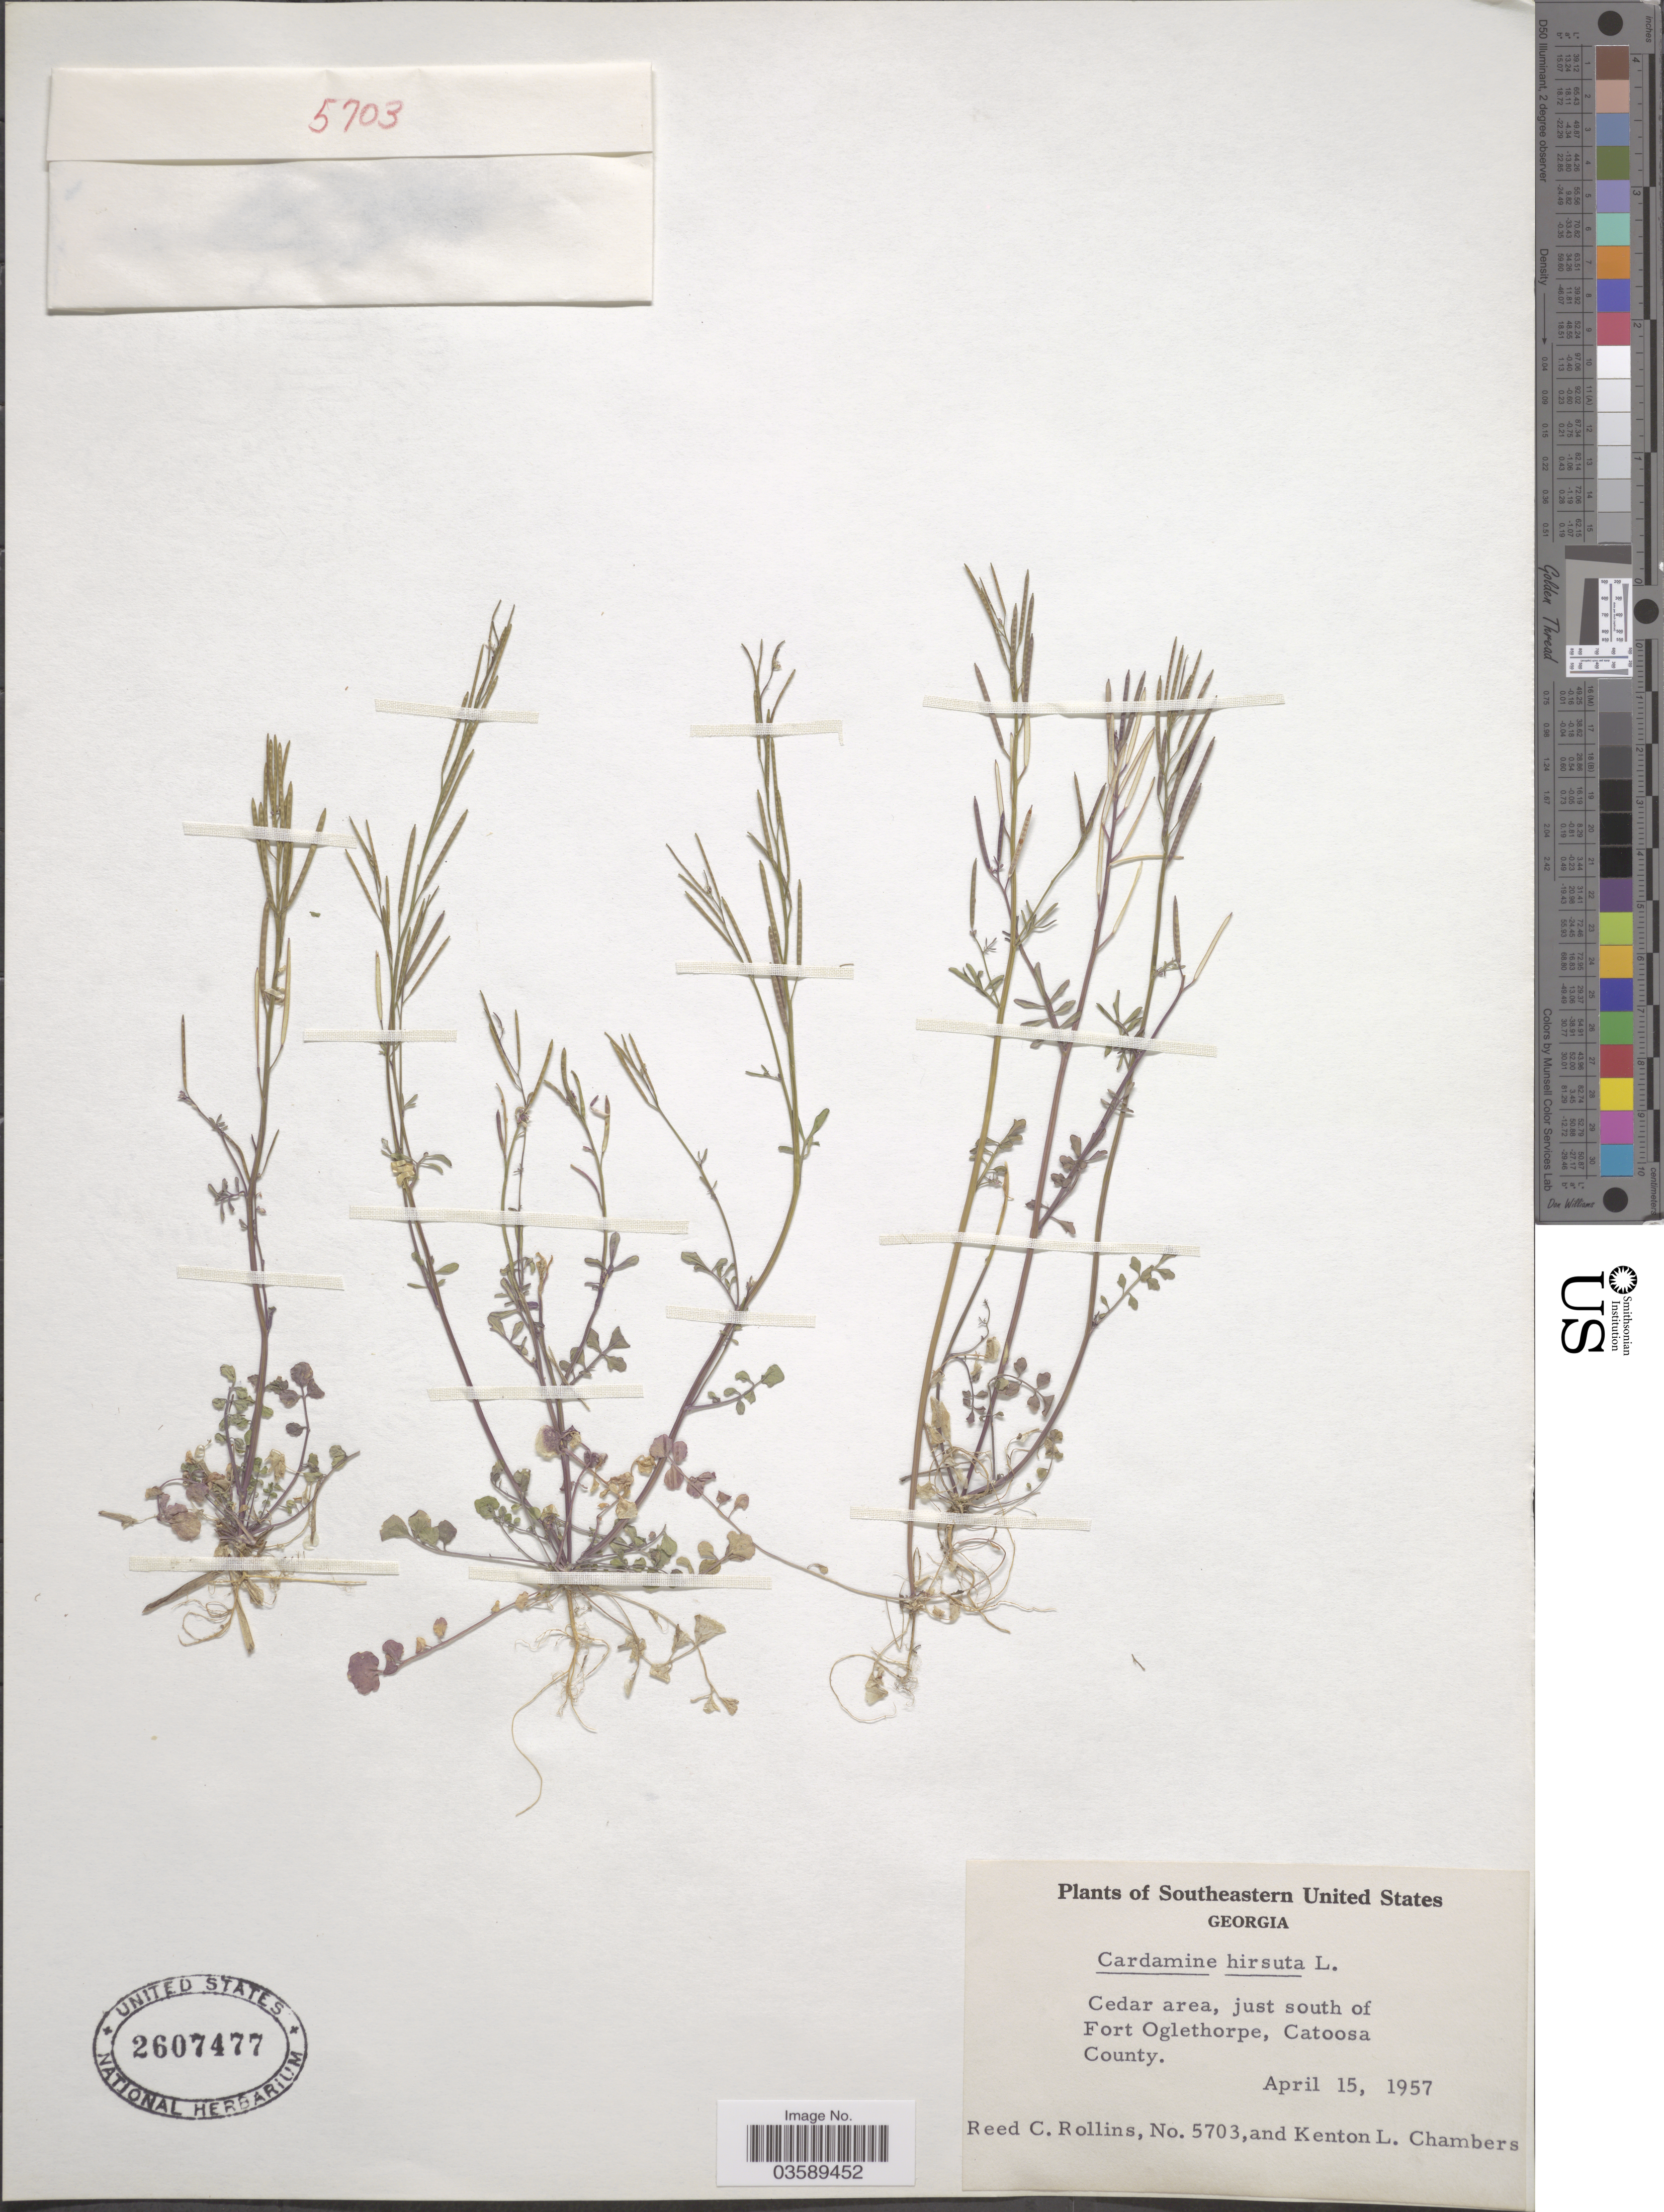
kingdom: Plantae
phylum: Tracheophyta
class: Magnoliopsida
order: Brassicales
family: Brassicaceae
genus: Cardamine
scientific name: Cardamine hirsuta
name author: L.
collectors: R. C. Rollins & K. L. Chambers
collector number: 5703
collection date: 1957-04-15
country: United States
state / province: Georgia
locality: Southeastern United States. Cedar area, just south of Fort Oglethorpe, Catoosa County.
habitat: cedar area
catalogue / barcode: US 2607477